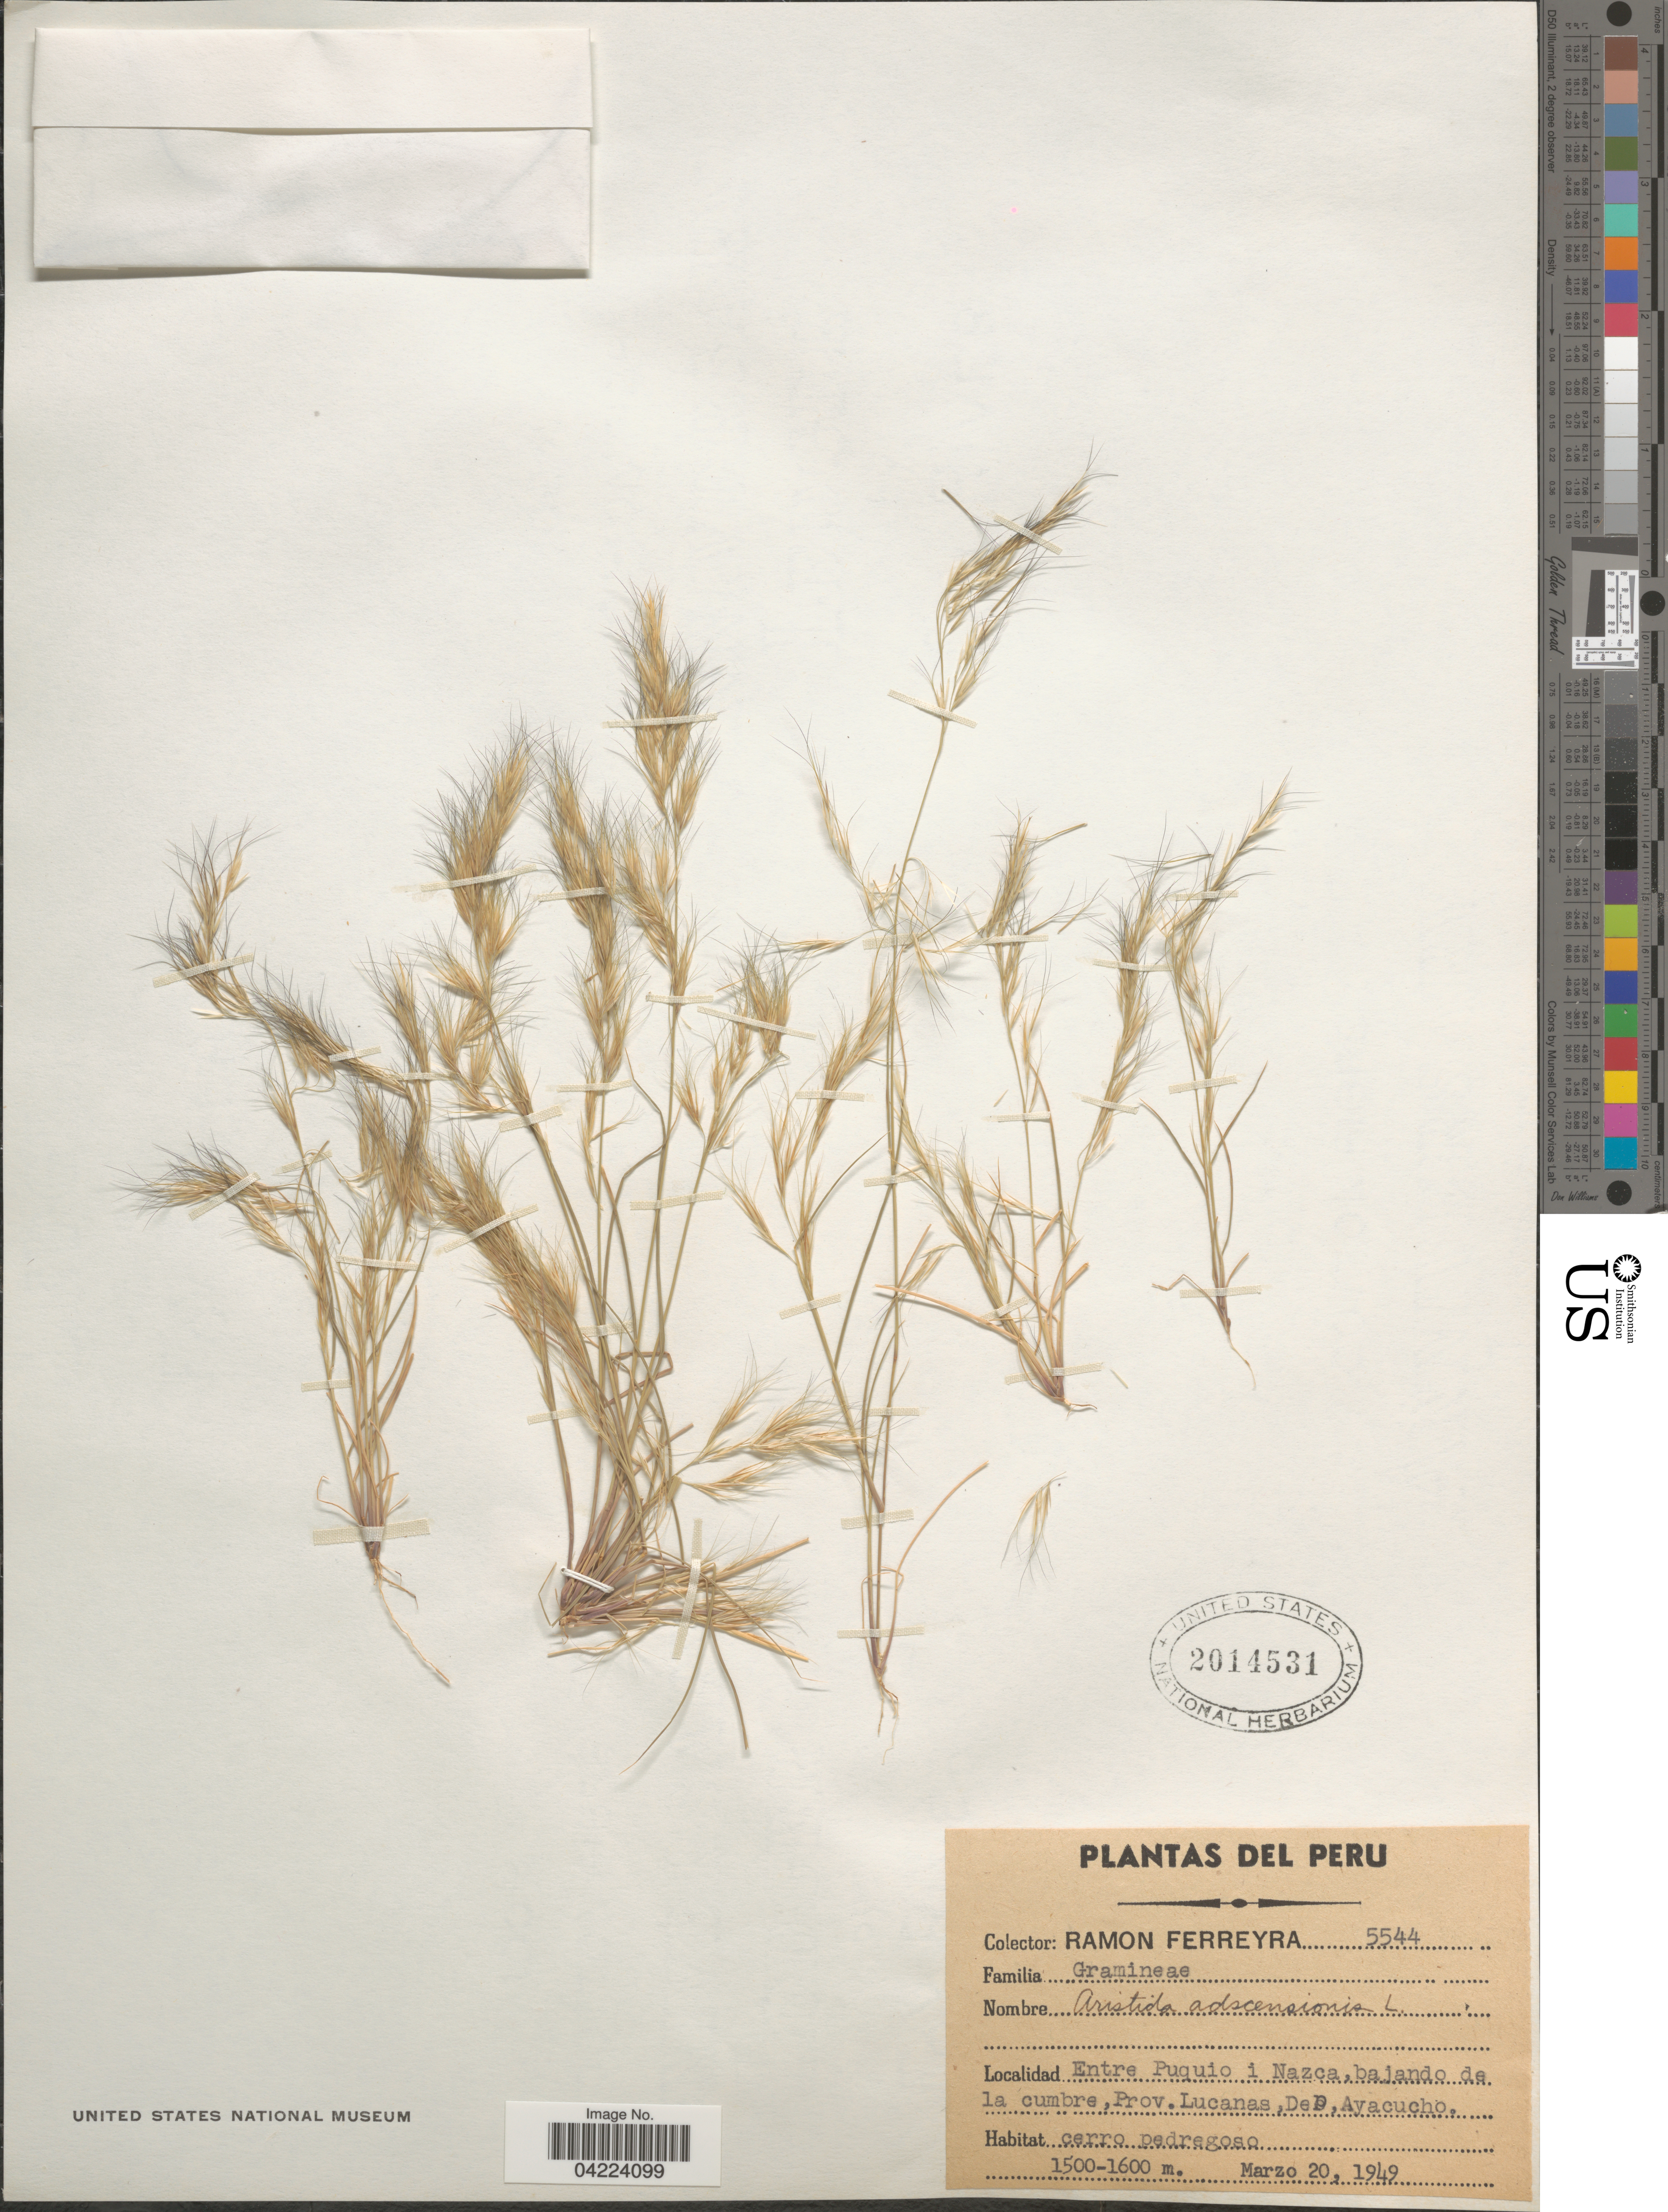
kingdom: Plantae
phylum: Tracheophyta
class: Liliopsida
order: Poales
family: Poaceae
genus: Aristida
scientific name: Aristida adscensionis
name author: L.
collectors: R. A. Ferreyra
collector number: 5544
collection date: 1949-03-20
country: Peru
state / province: Ayacucho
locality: Entre Puquio i Nazca, bajando de la cumbre, Prov. Lucanas, Dep. Ayacucho.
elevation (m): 1500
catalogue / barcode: US 2014531